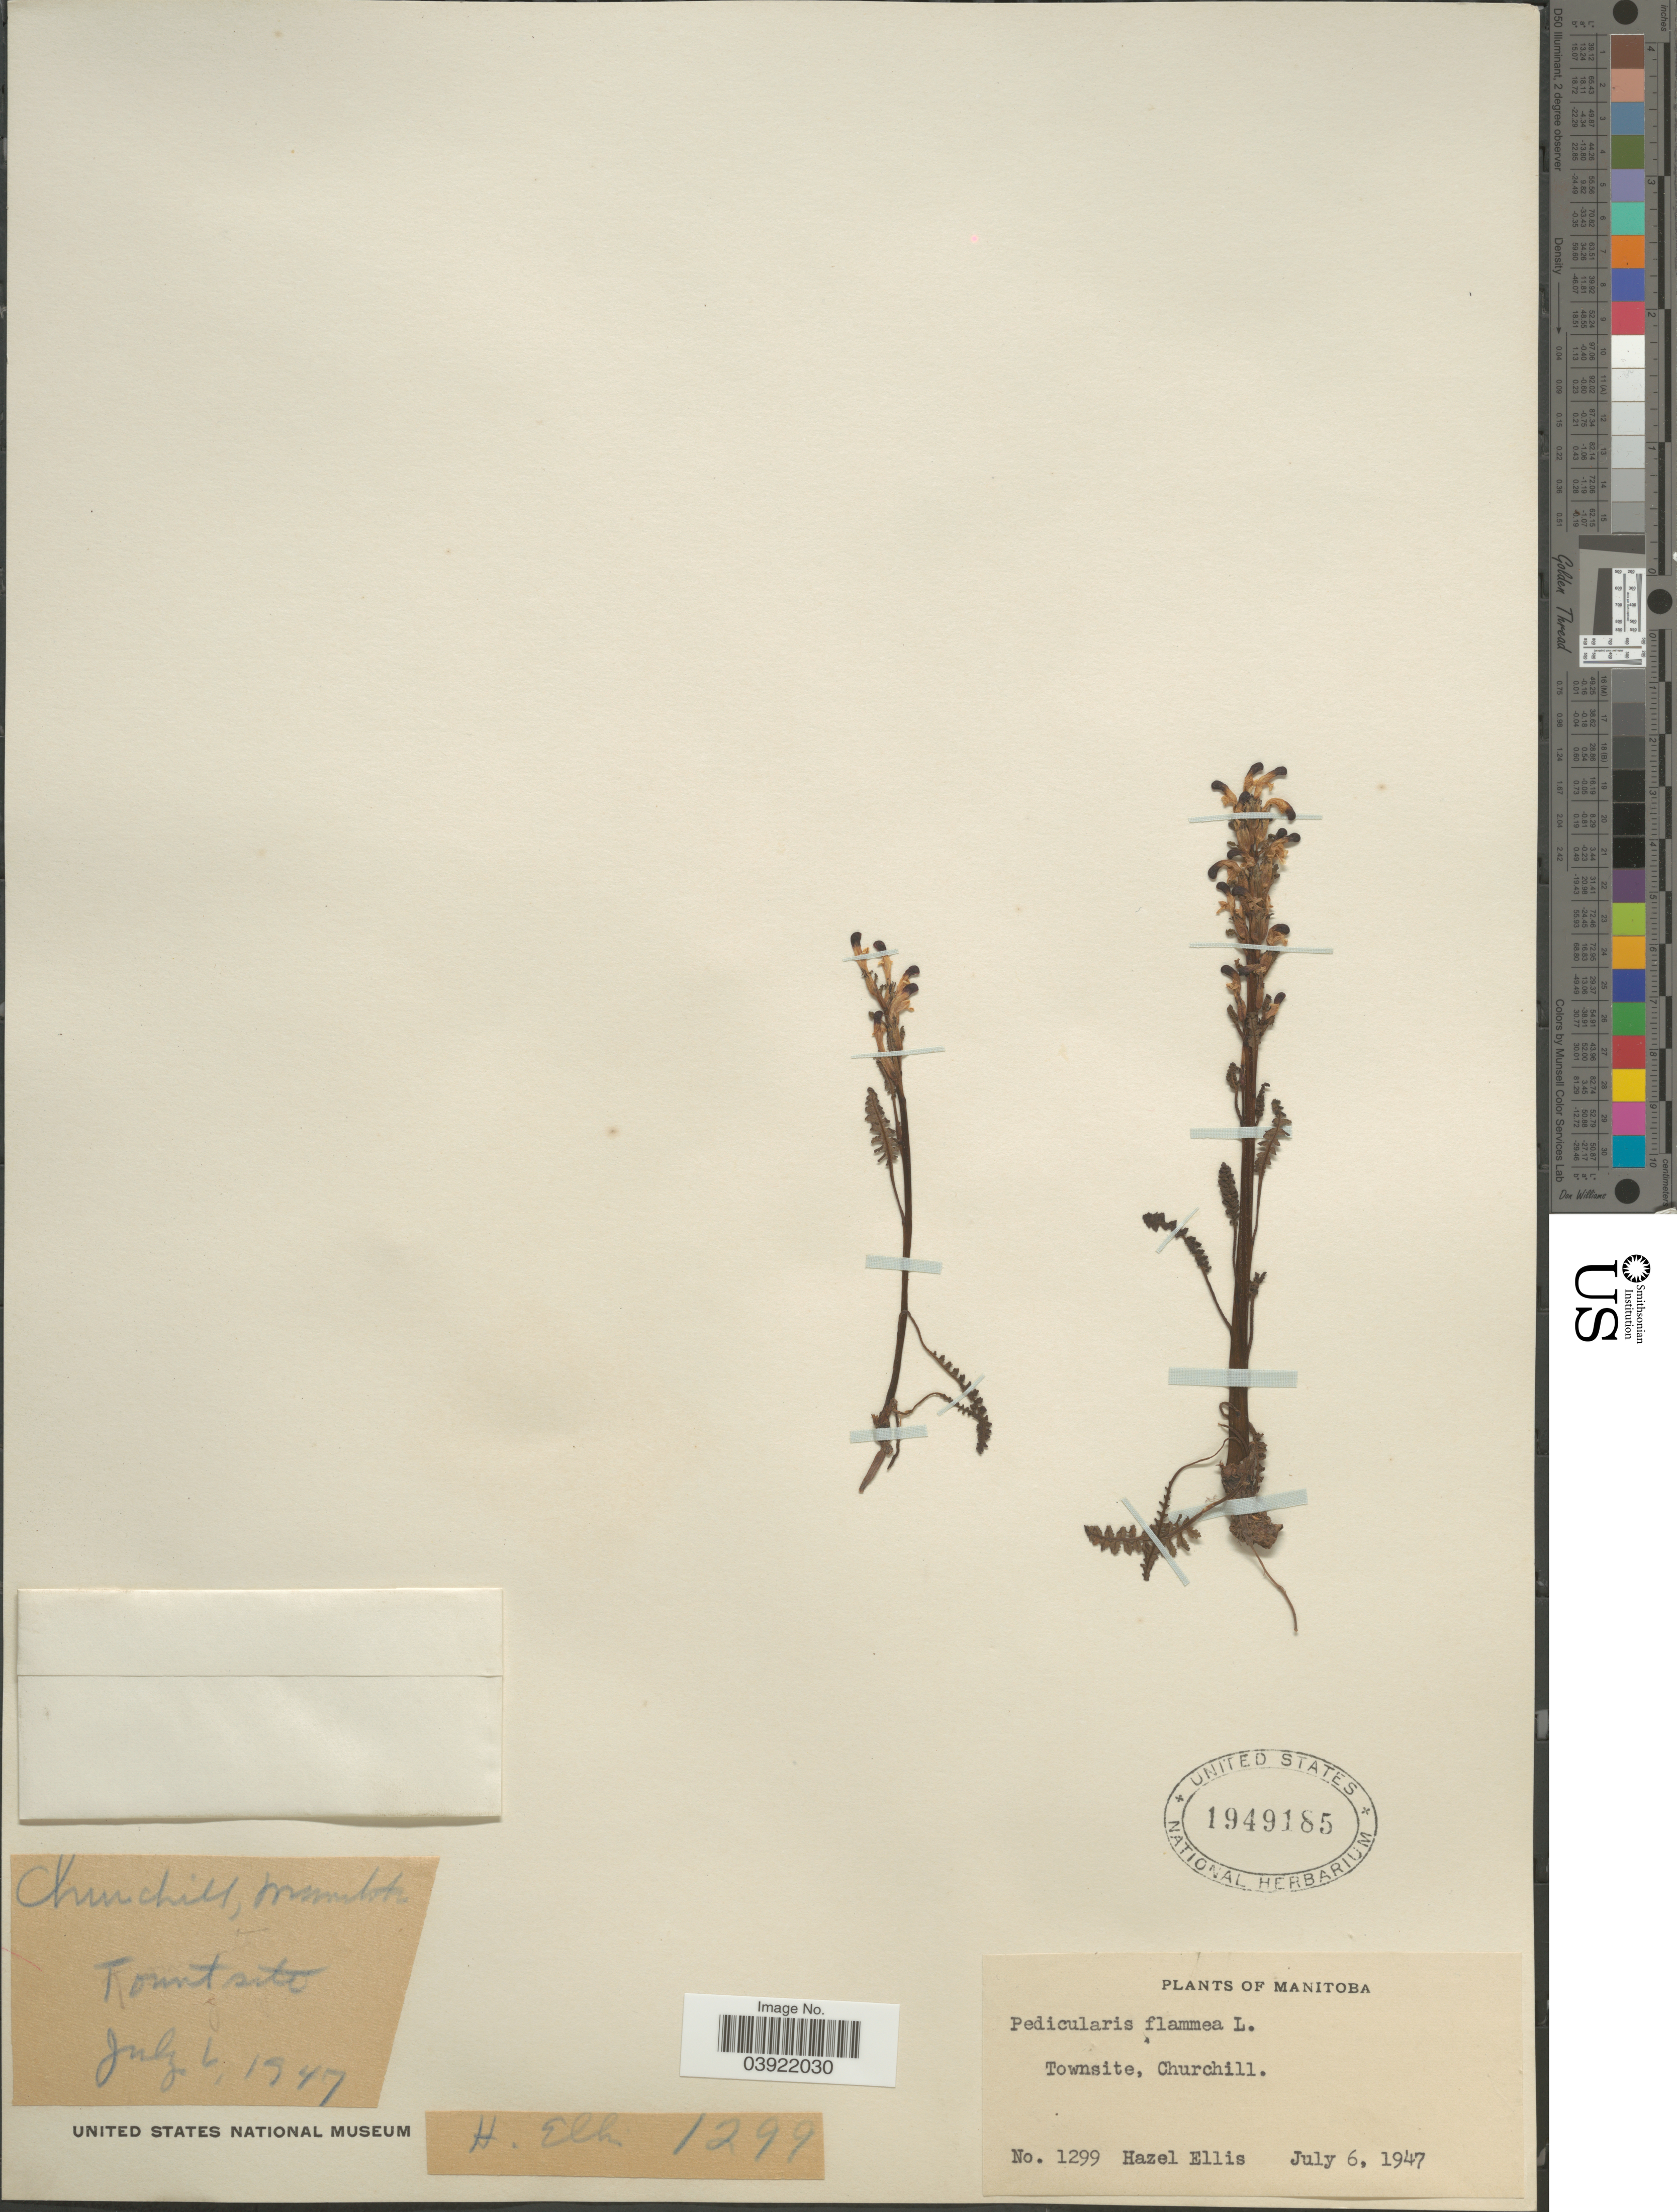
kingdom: Plantae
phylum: Tracheophyta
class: Magnoliopsida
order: Lamiales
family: Orobanchaceae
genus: Pedicularis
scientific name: Pedicularis flammea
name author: L.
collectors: H. Ellis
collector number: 1299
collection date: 1947-07-06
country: Canada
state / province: Manitoba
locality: Townsite, Churchill.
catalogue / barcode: US 1949185